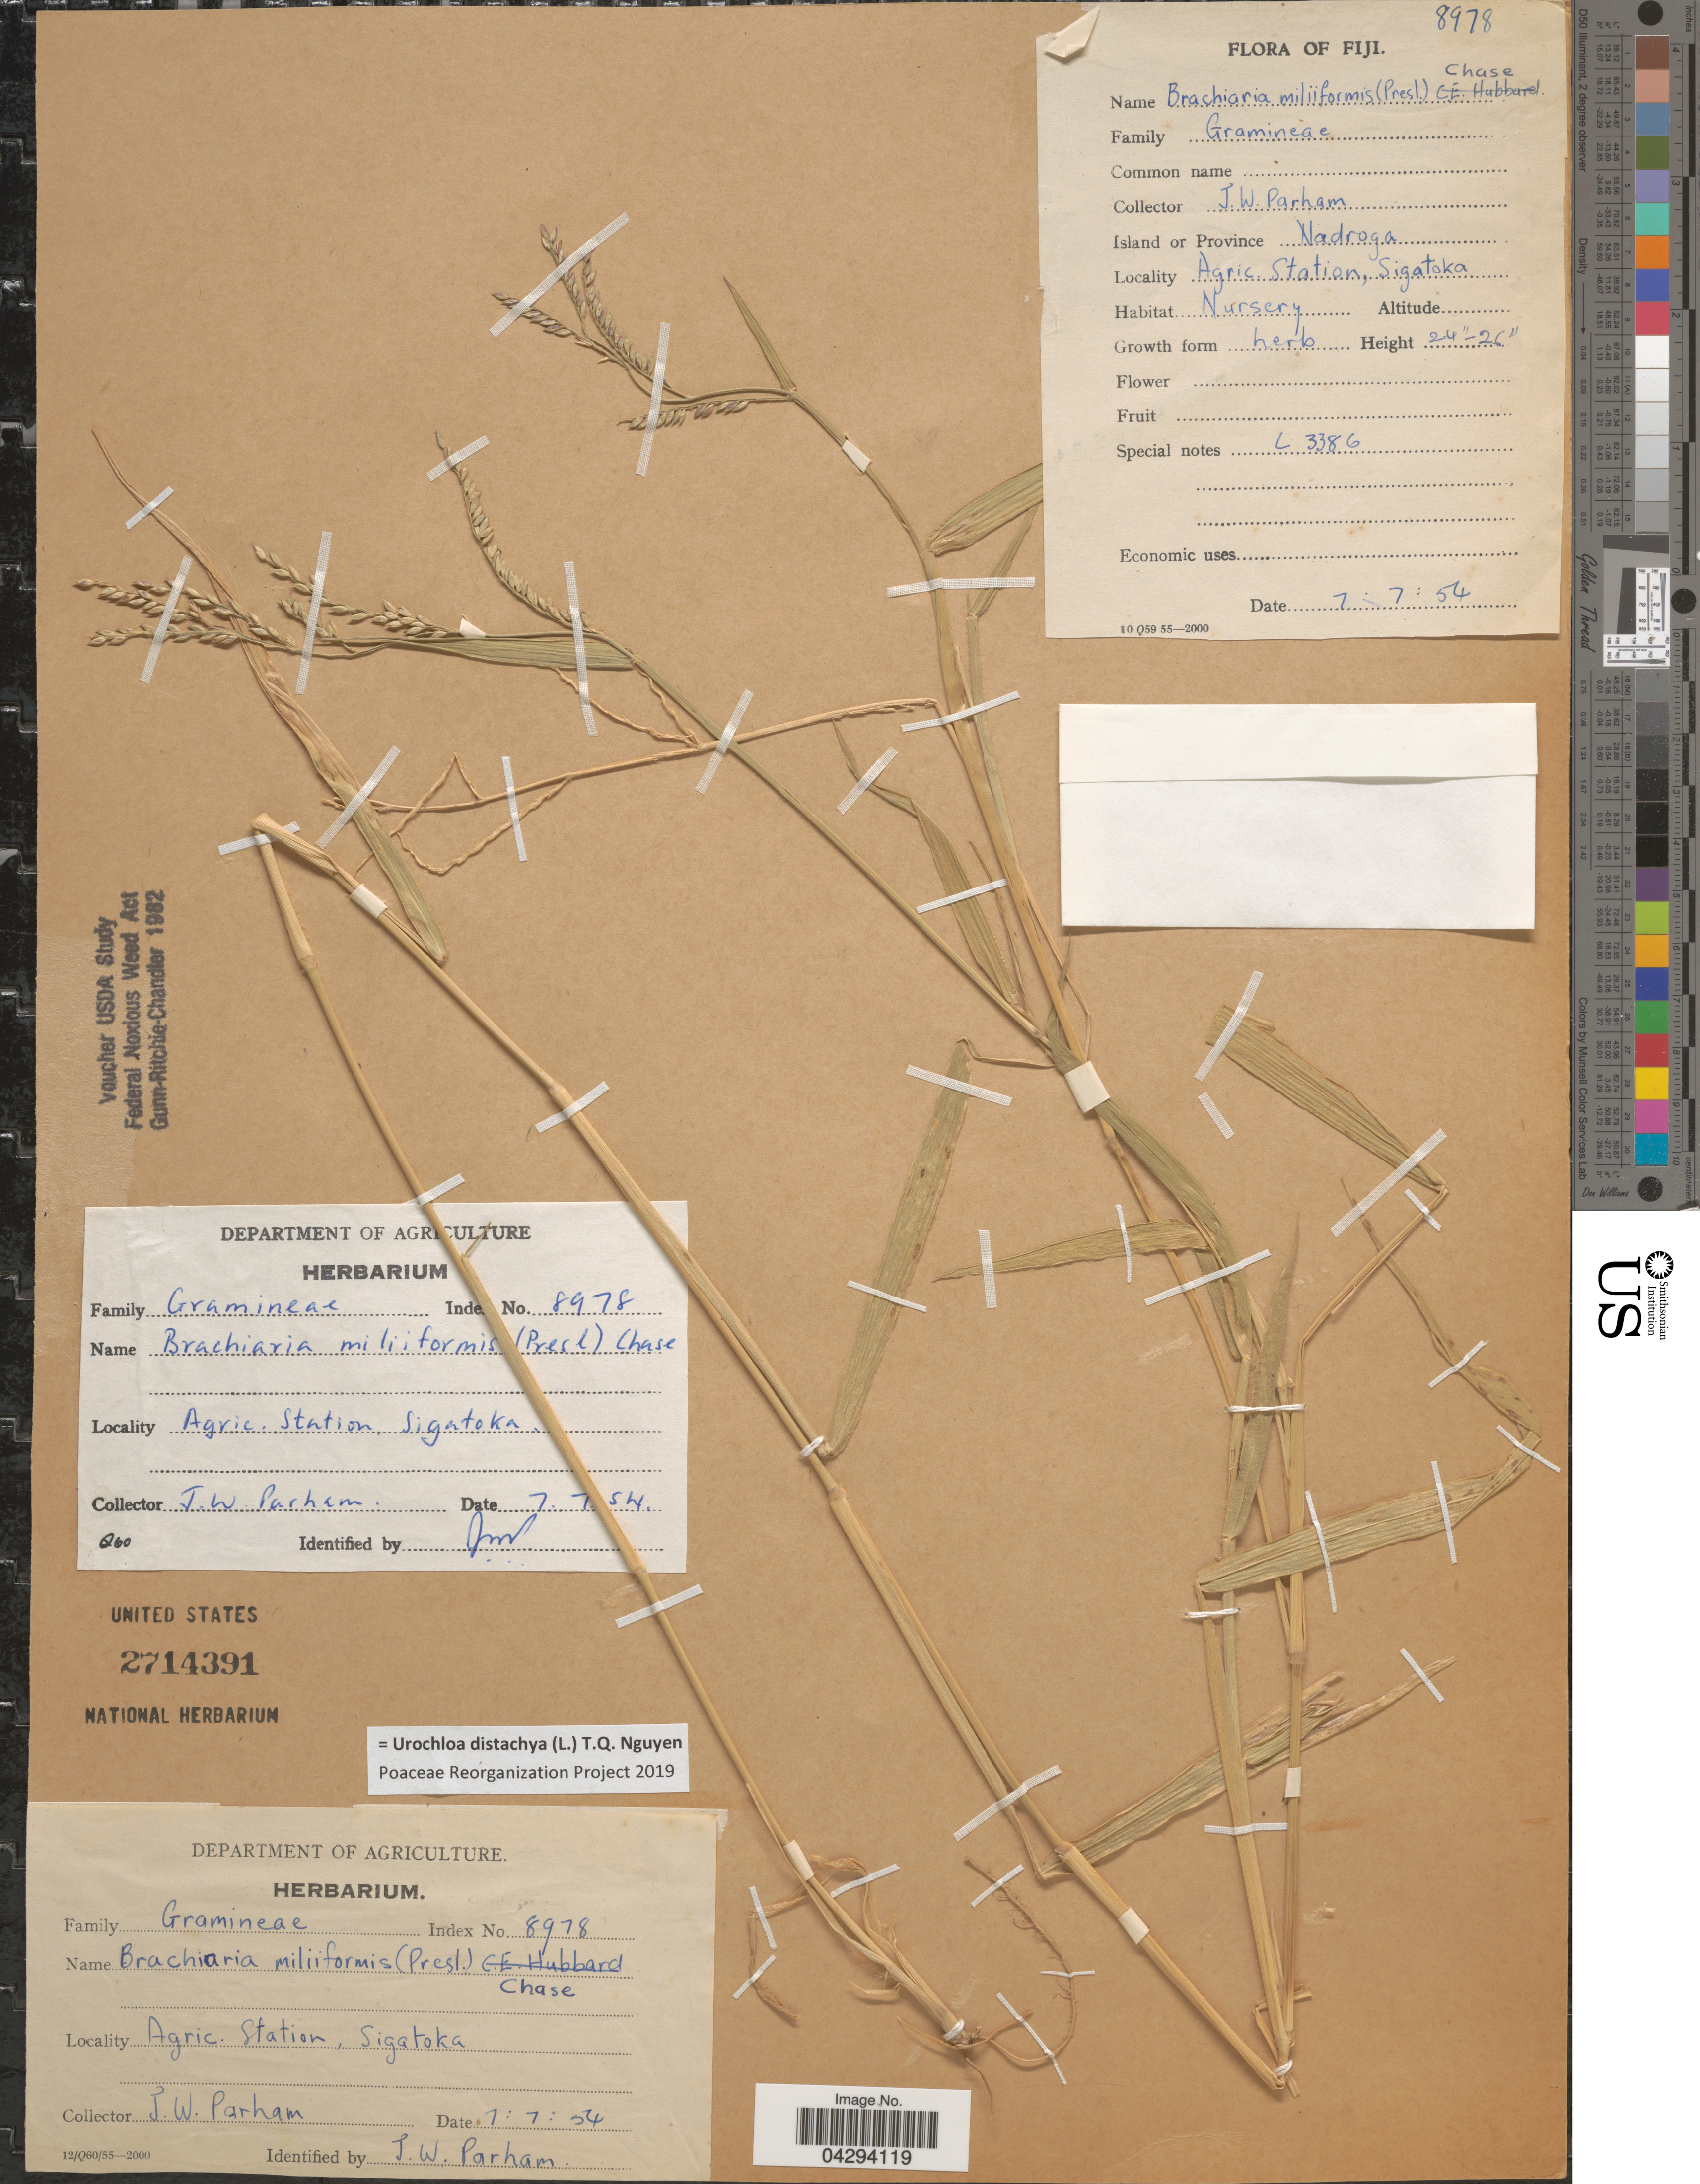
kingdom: Plantae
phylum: Tracheophyta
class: Liliopsida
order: Poales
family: Poaceae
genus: Urochloa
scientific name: Urochloa distachya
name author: (L.) T.Q. Nguyen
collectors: J. Parham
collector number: L3386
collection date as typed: Transcribed d/m/y: 7/7/54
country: Fiji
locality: Island or Province Nadroga. Agric. Station, Sigatoka.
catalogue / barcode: US 2714391